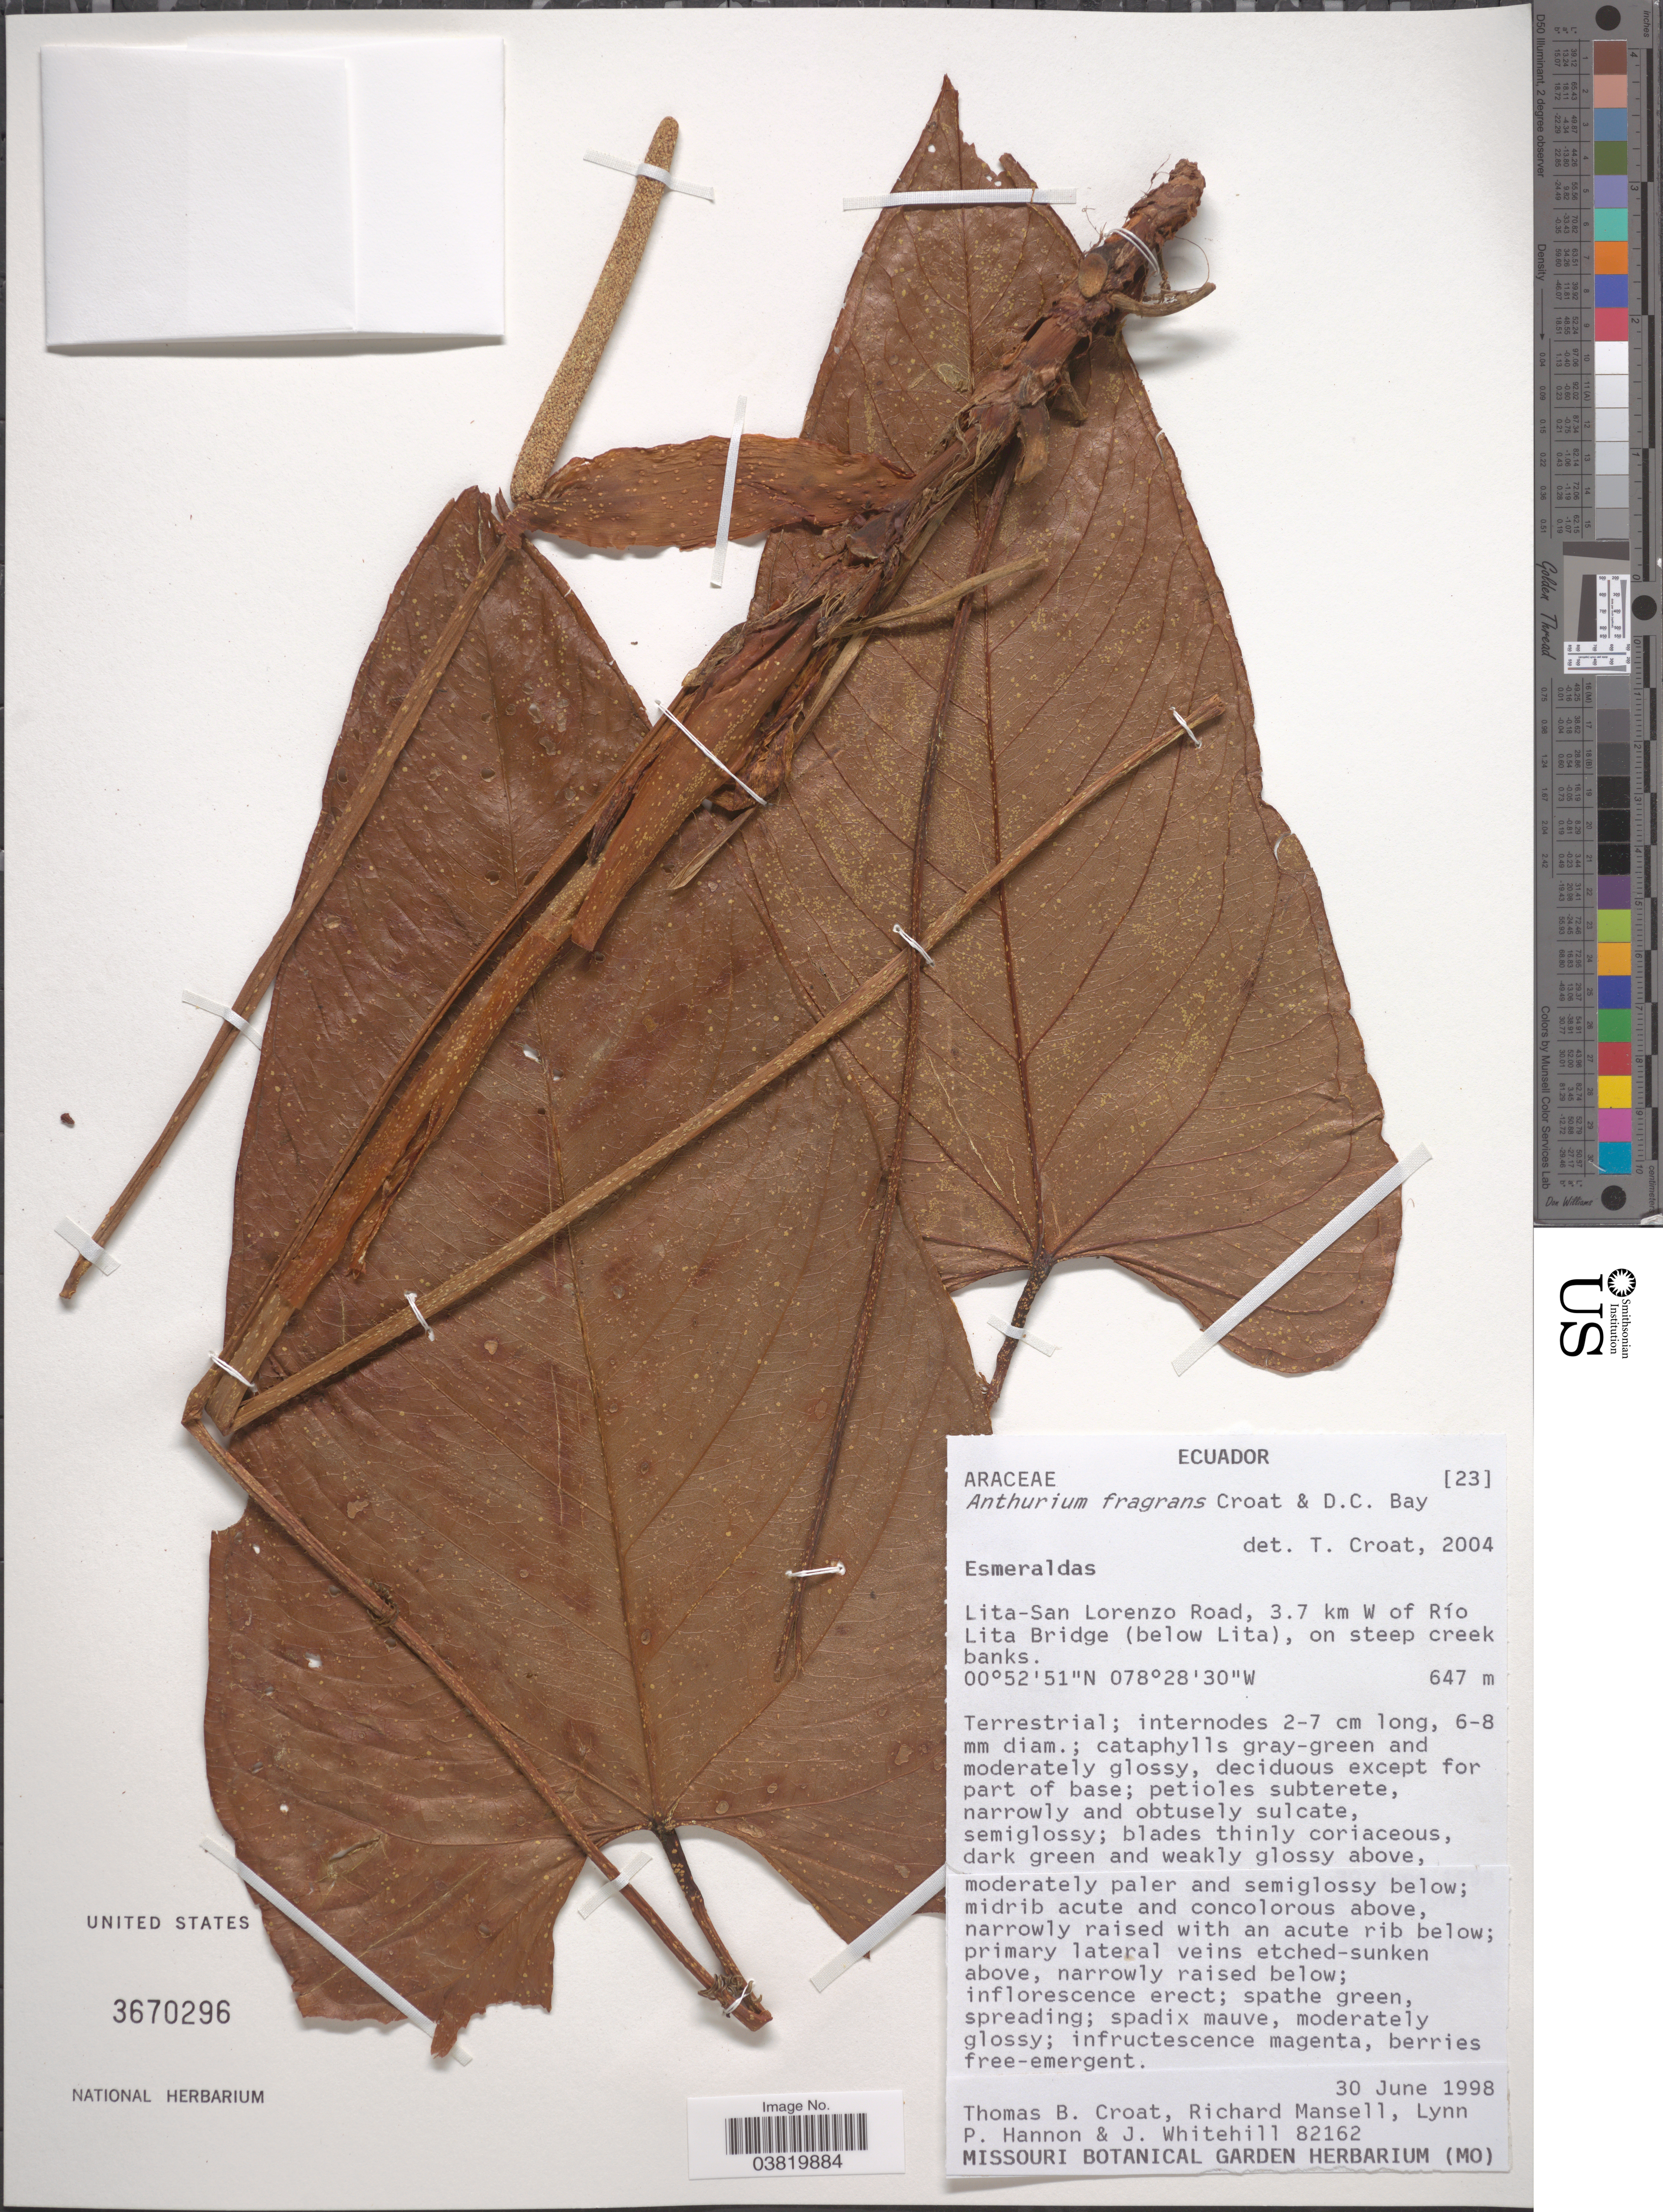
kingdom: Plantae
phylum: Tracheophyta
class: Liliopsida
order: Alismatales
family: Araceae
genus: Anthurium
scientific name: Anthurium fragrans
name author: Croat & D.C. Bay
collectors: T. B. Croat, R. Mansell, L. Hannon & J. Whitehill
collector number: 82162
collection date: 1998-06-30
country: Ecuador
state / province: Esmeraldas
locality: Lita-San Lorenzo Road, 3.7 km W of Río Lita Bridge (below Lita).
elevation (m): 647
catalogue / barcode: US 3670296